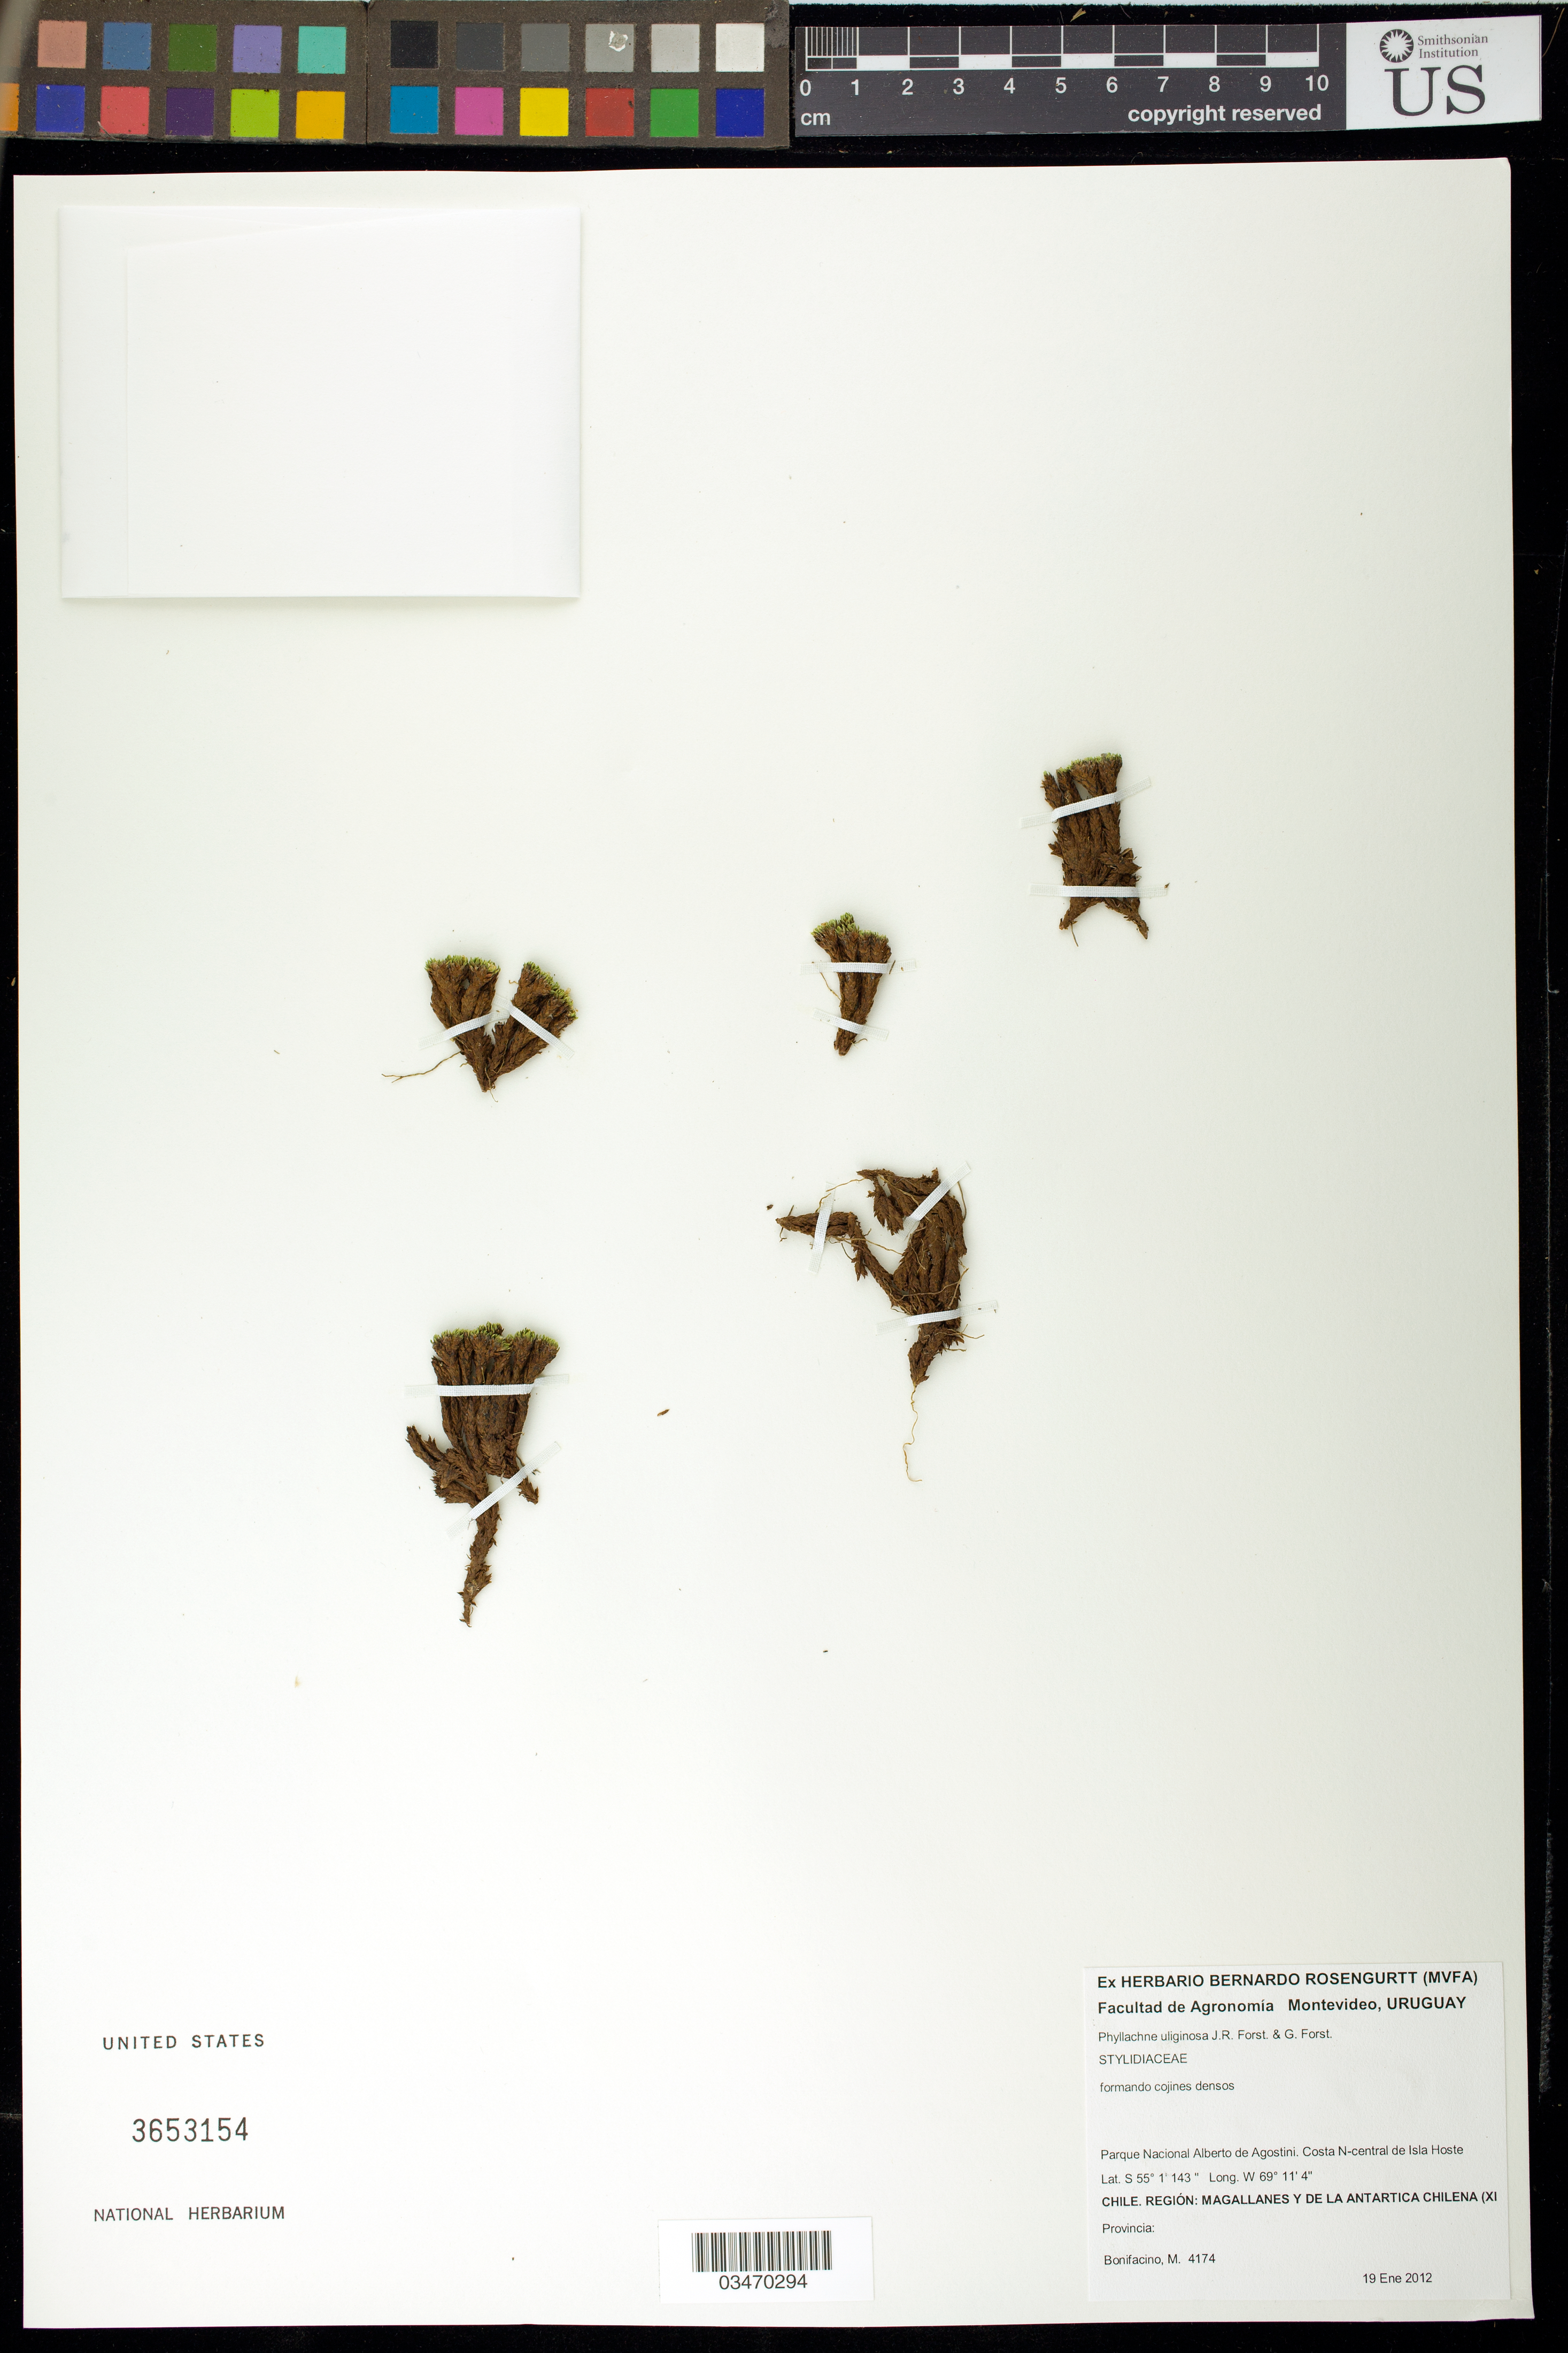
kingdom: Plantae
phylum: Tracheophyta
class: Magnoliopsida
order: Asterales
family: Stylidiaceae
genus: Phyllachne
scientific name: Phyllachne uliginosa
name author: J.R. Forst. & G. Forst.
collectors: M. Bonifacino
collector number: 4174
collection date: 2012-01-19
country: Chile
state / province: Magallanes y de la Antártica Chilena (XII)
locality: Parque Nacional Alberto de Agostini, Costa N-central de Isla Hoste.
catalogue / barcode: US 3653154